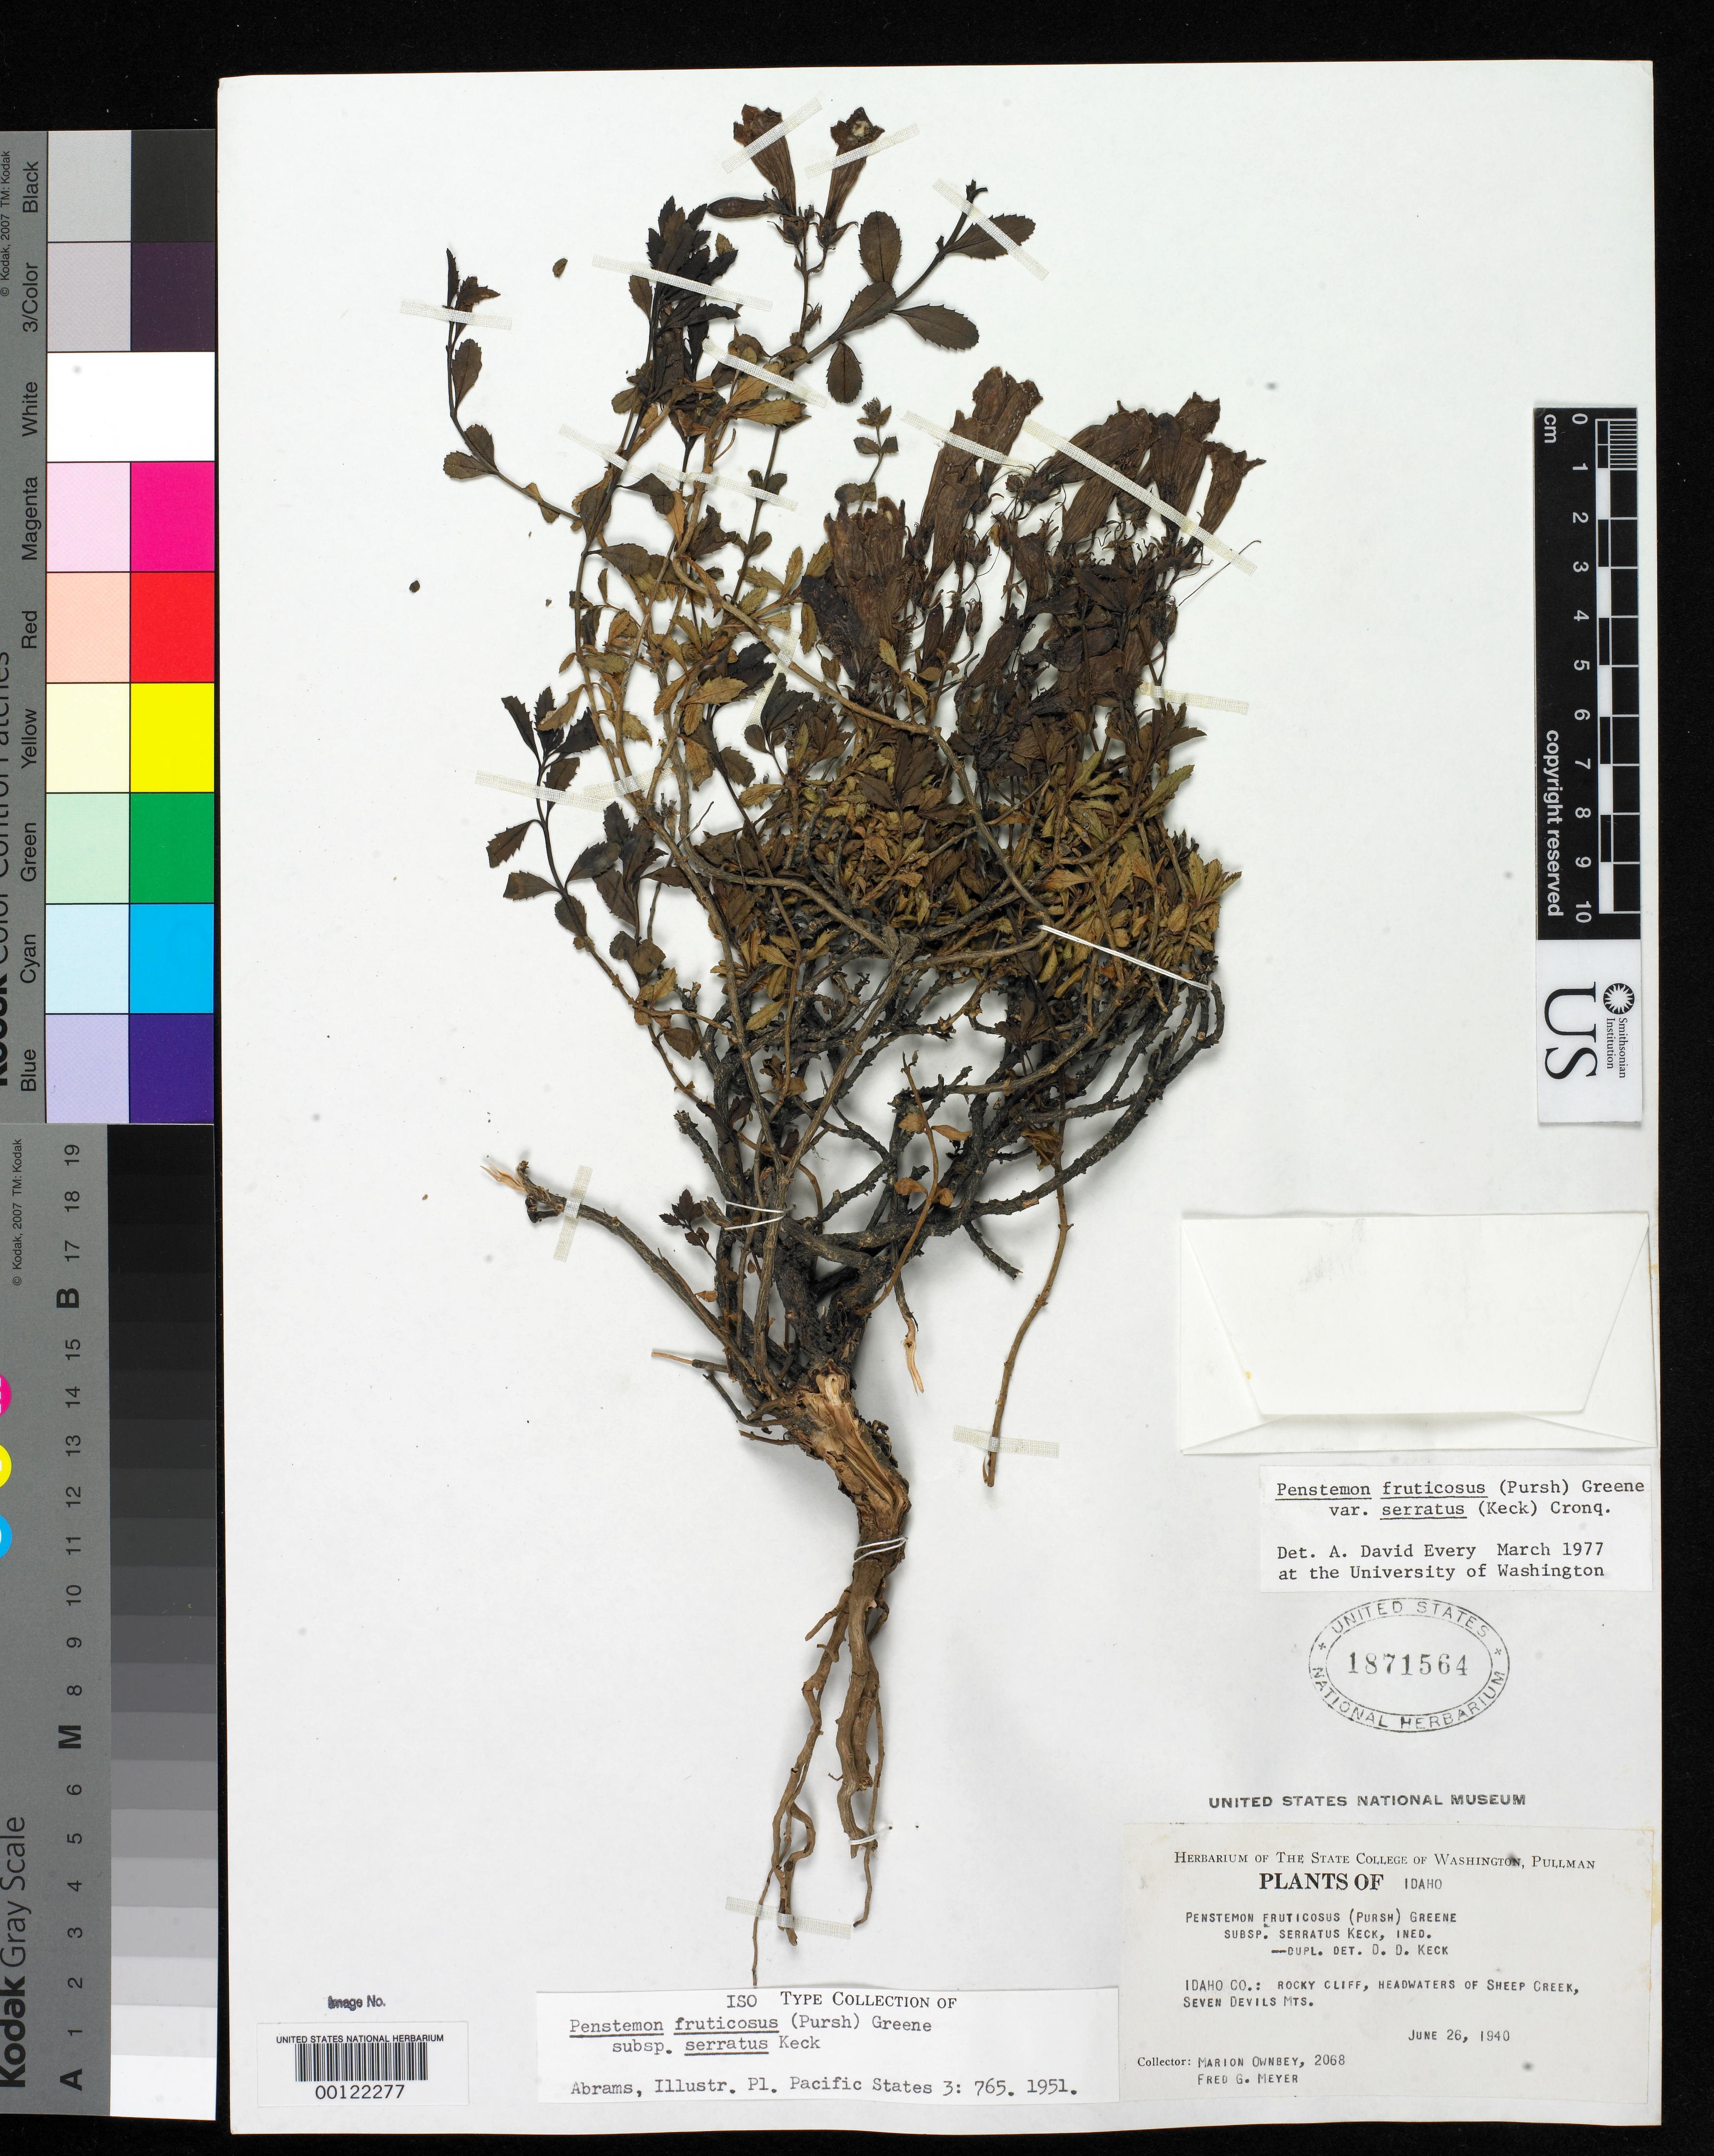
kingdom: Plantae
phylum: Tracheophyta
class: Magnoliopsida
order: Lamiales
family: Plantaginaceae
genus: Penstemon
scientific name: Penstemon fruticosus subsp. serratus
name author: D.D. Keck in Abrams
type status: Isotype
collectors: F. M. Ownbey & F. G. Meyer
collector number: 2068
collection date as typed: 26 Jun 1940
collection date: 1940-06-26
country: United States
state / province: Idaho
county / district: Idaho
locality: Headwaters of Sheep Creek, Seven Devils Mountains.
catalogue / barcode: US 1871564